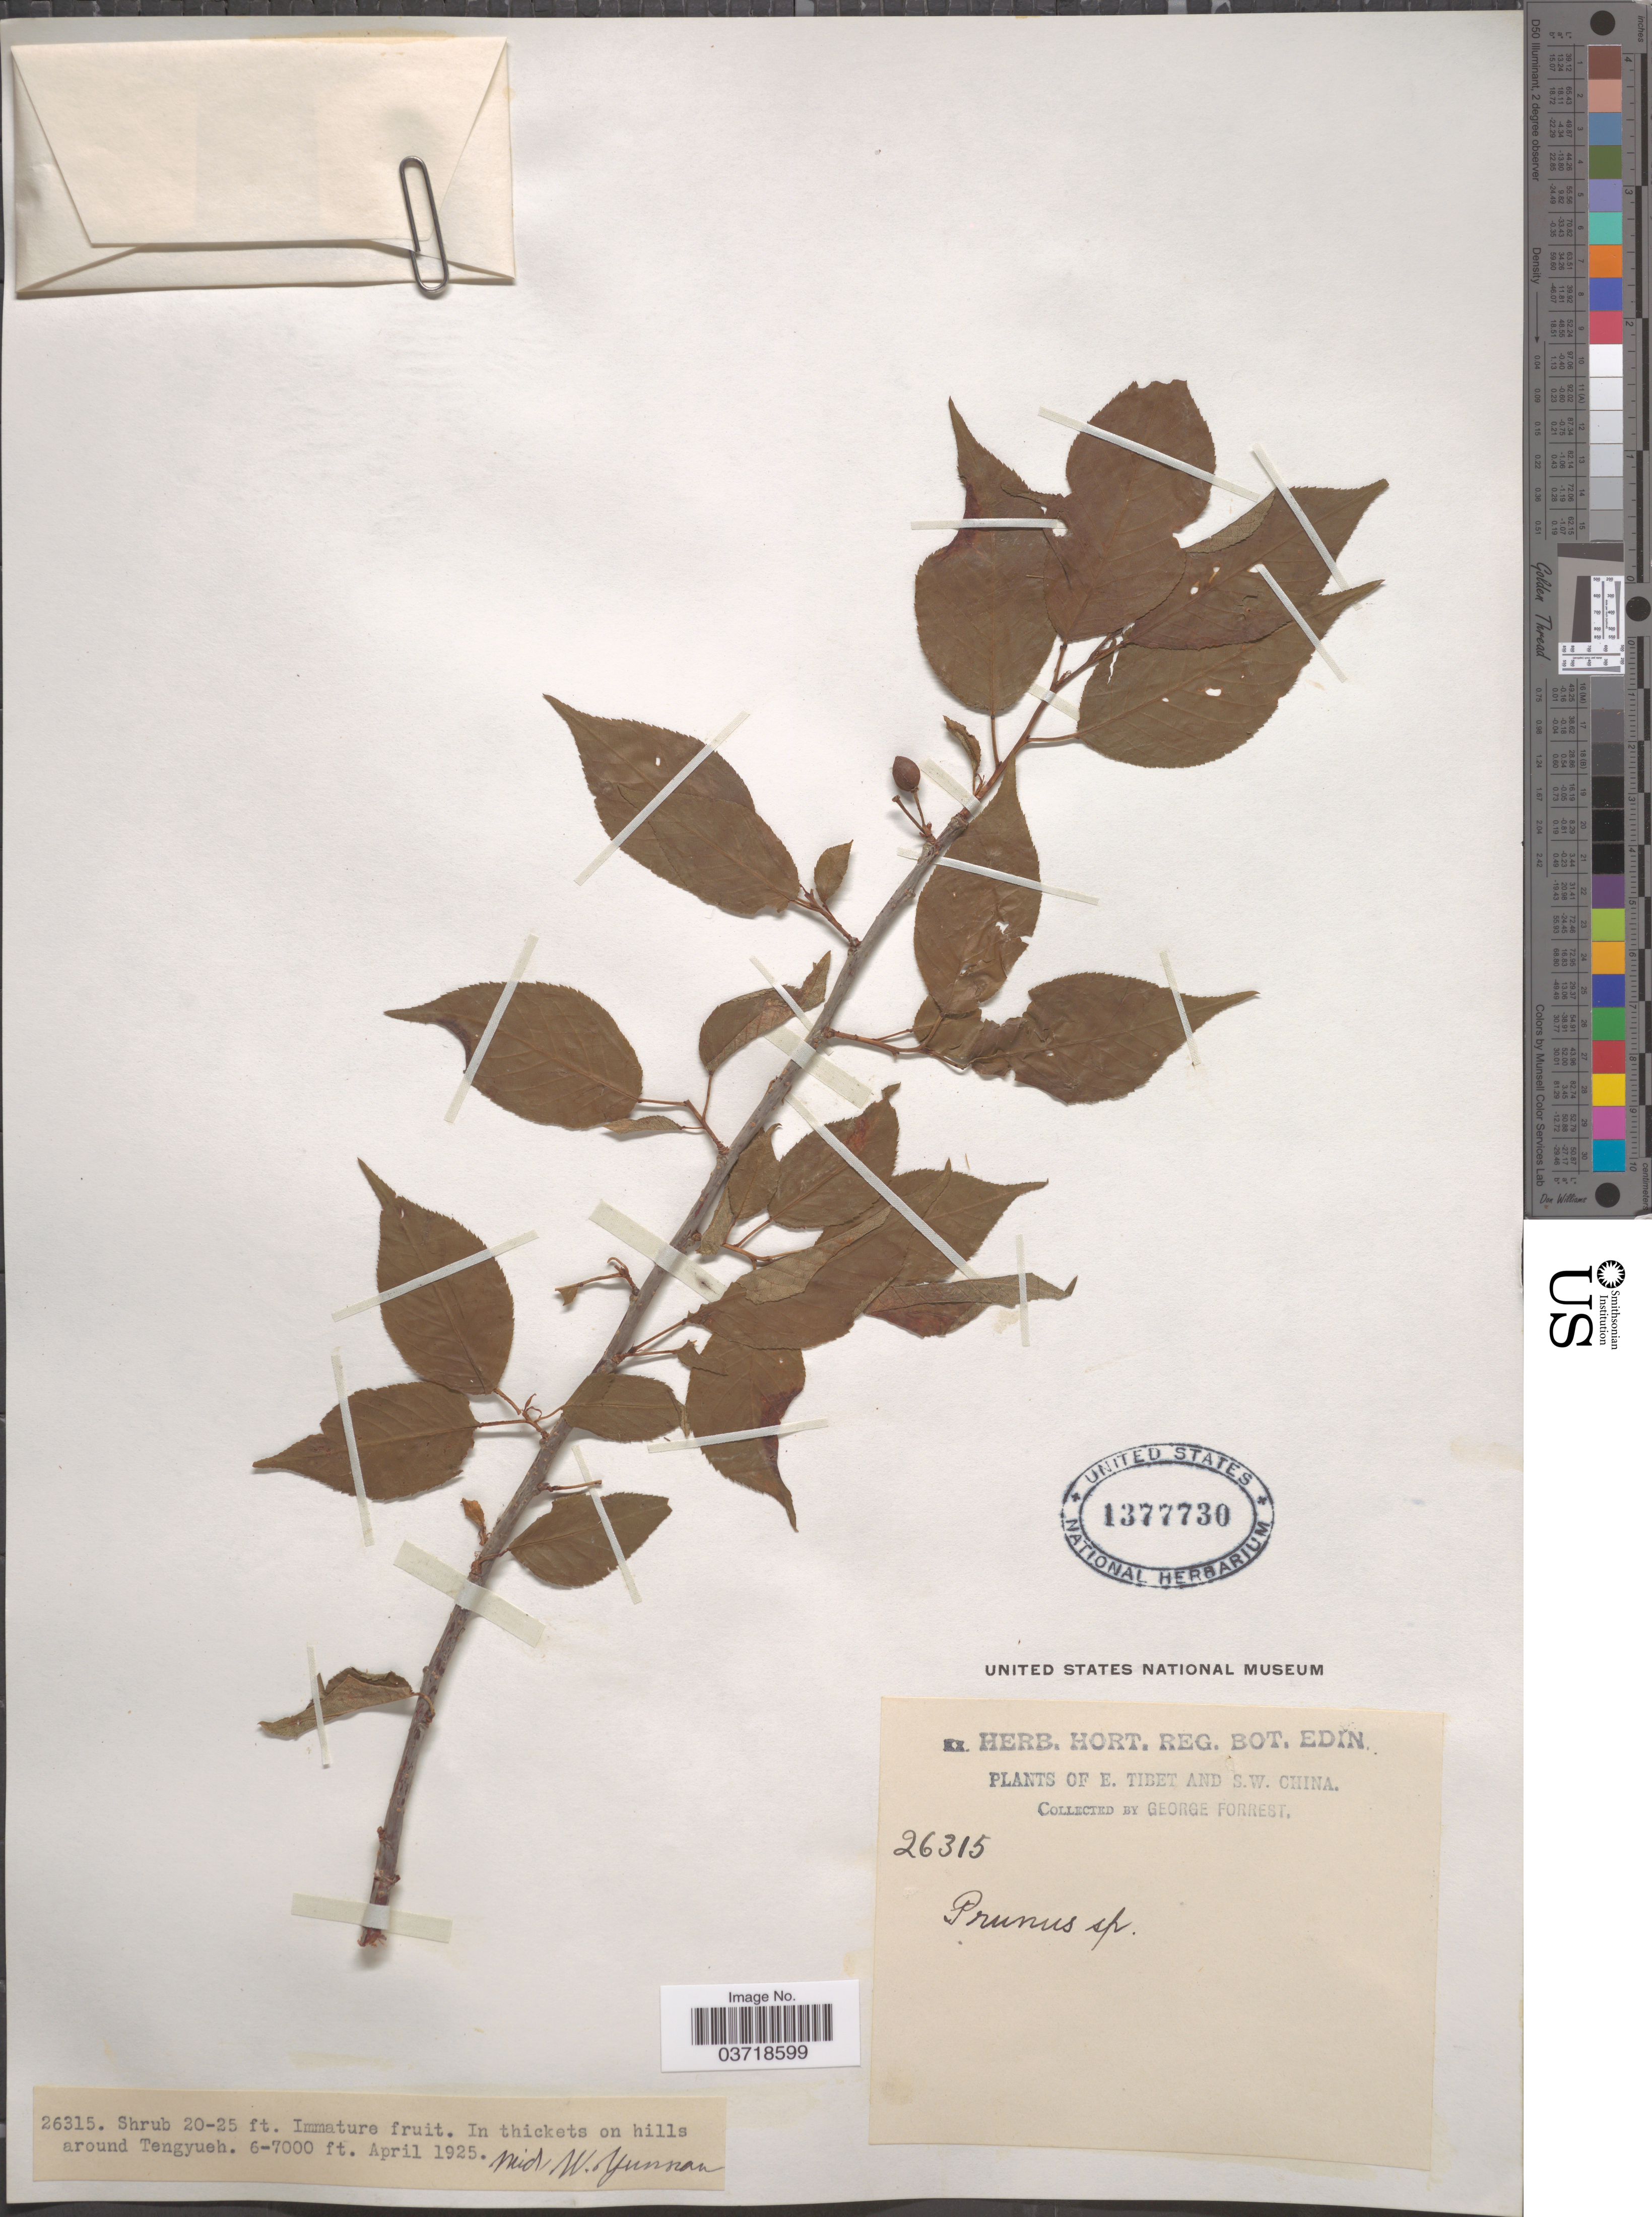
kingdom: Plantae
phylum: Tracheophyta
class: Magnoliopsida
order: Rosales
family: Rosaceae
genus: Prunus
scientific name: Prunus sp.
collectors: G. Forrest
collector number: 26315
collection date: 1925-04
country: China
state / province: Yunnan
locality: S.W. China. On hills around Tengyueh. Mid W. Yunnan.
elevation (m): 1829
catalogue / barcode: US 1377730